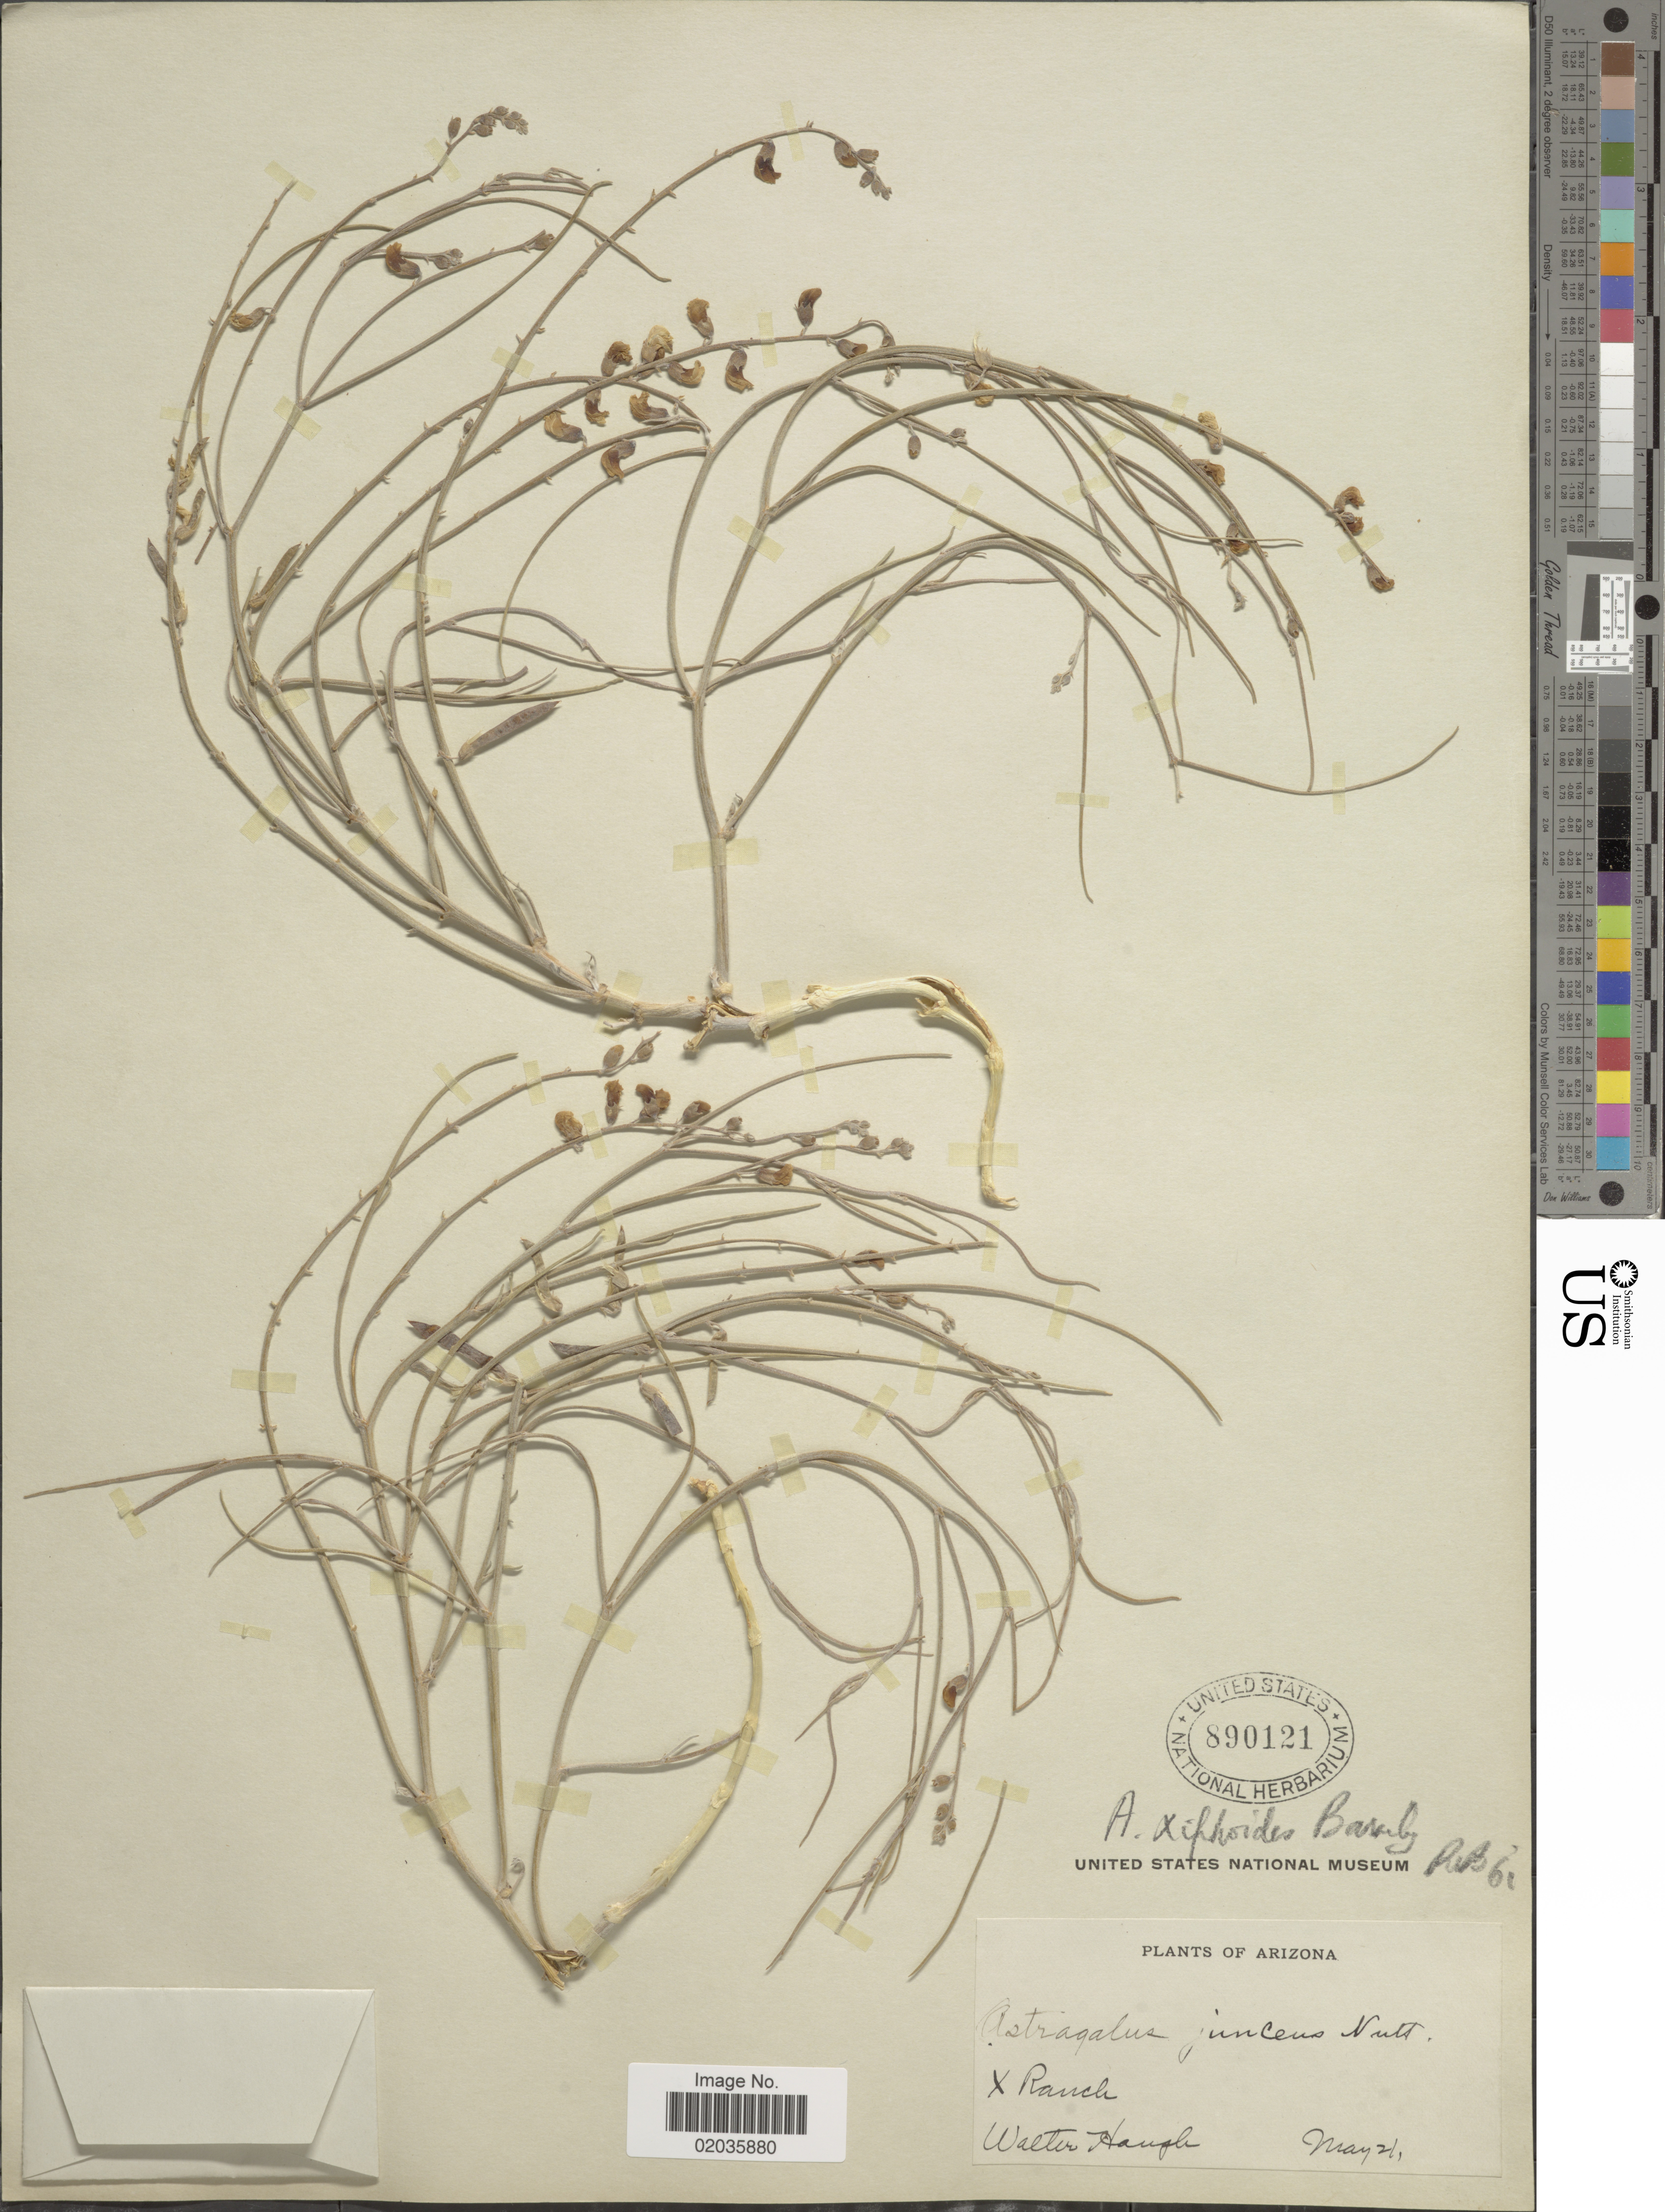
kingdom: Plantae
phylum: Tracheophyta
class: Magnoliopsida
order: Fabales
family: Fabaceae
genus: Astragalus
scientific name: Astragalus xiphoides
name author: (Barneby) Barneby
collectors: W. Haugh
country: United States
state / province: Arizona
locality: X Ranch, Arizona.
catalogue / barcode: US 890121